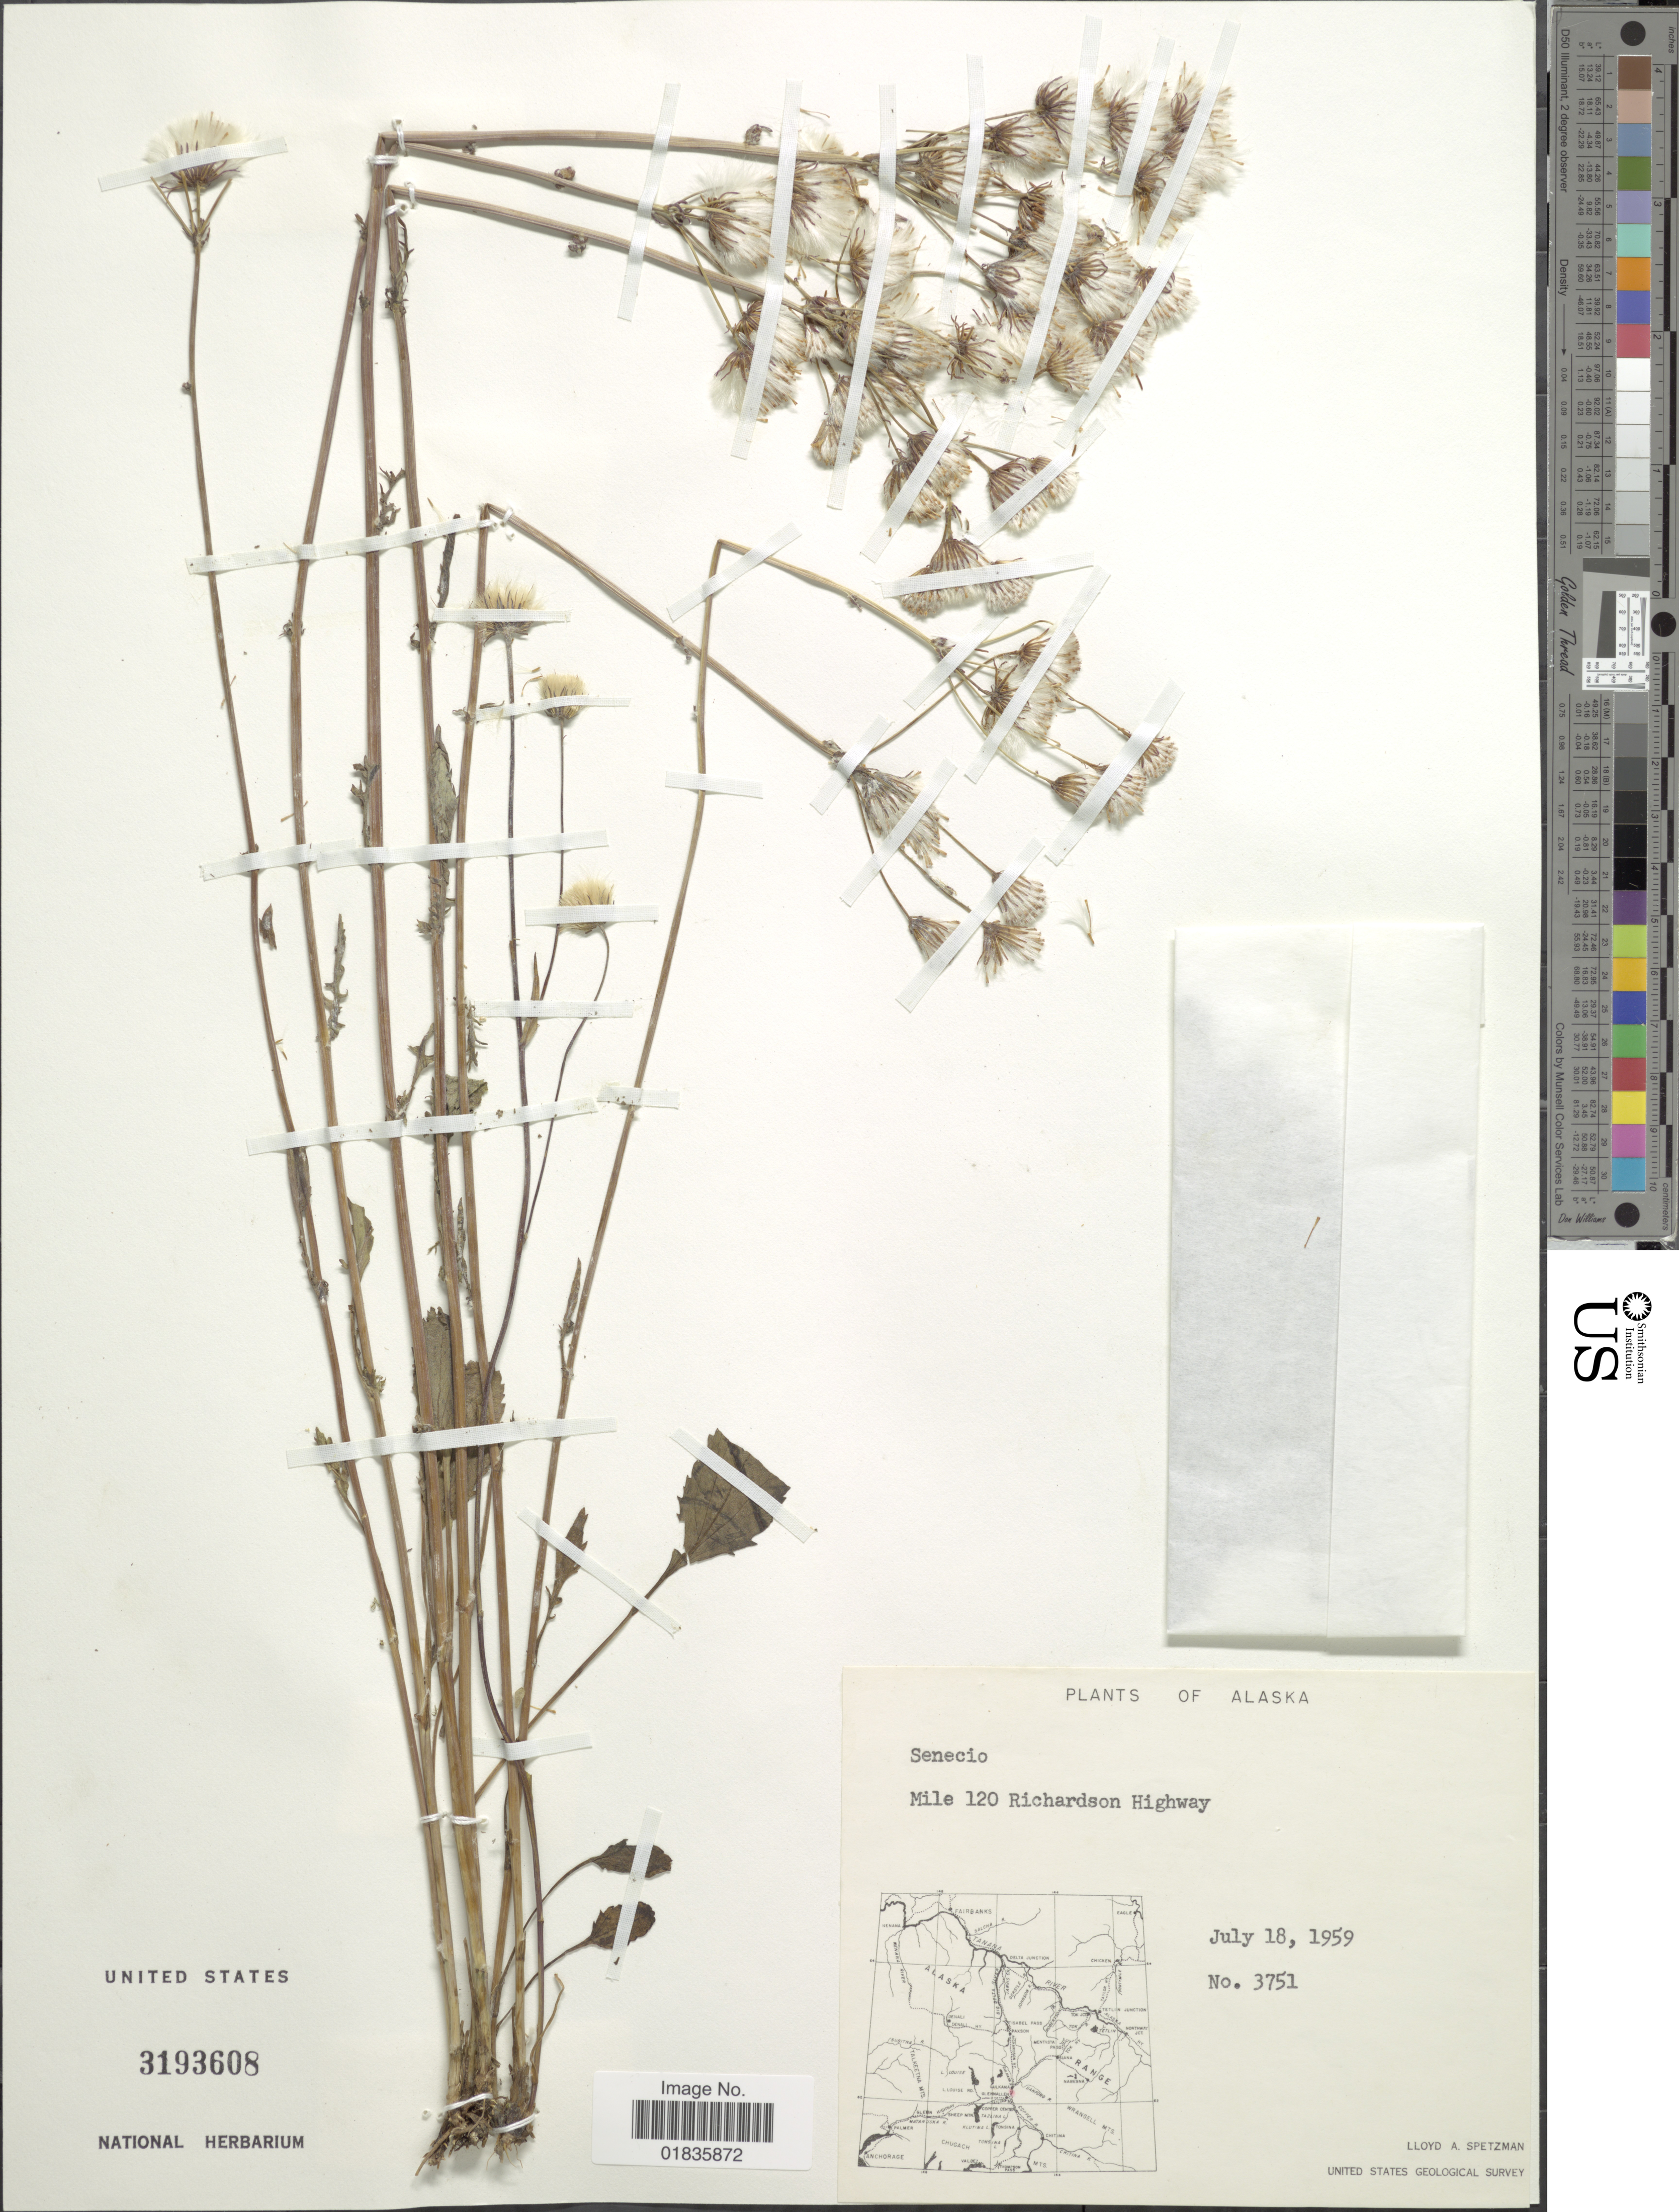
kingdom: Plantae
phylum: Tracheophyta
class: Magnoliopsida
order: Asterales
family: Asteraceae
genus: Senecio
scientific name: Senecio sp.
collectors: L. Spetzman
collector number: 3751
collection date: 1959-07-18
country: United States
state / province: Alaska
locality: Mile 120 Richardson Highway.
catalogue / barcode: US 3193608